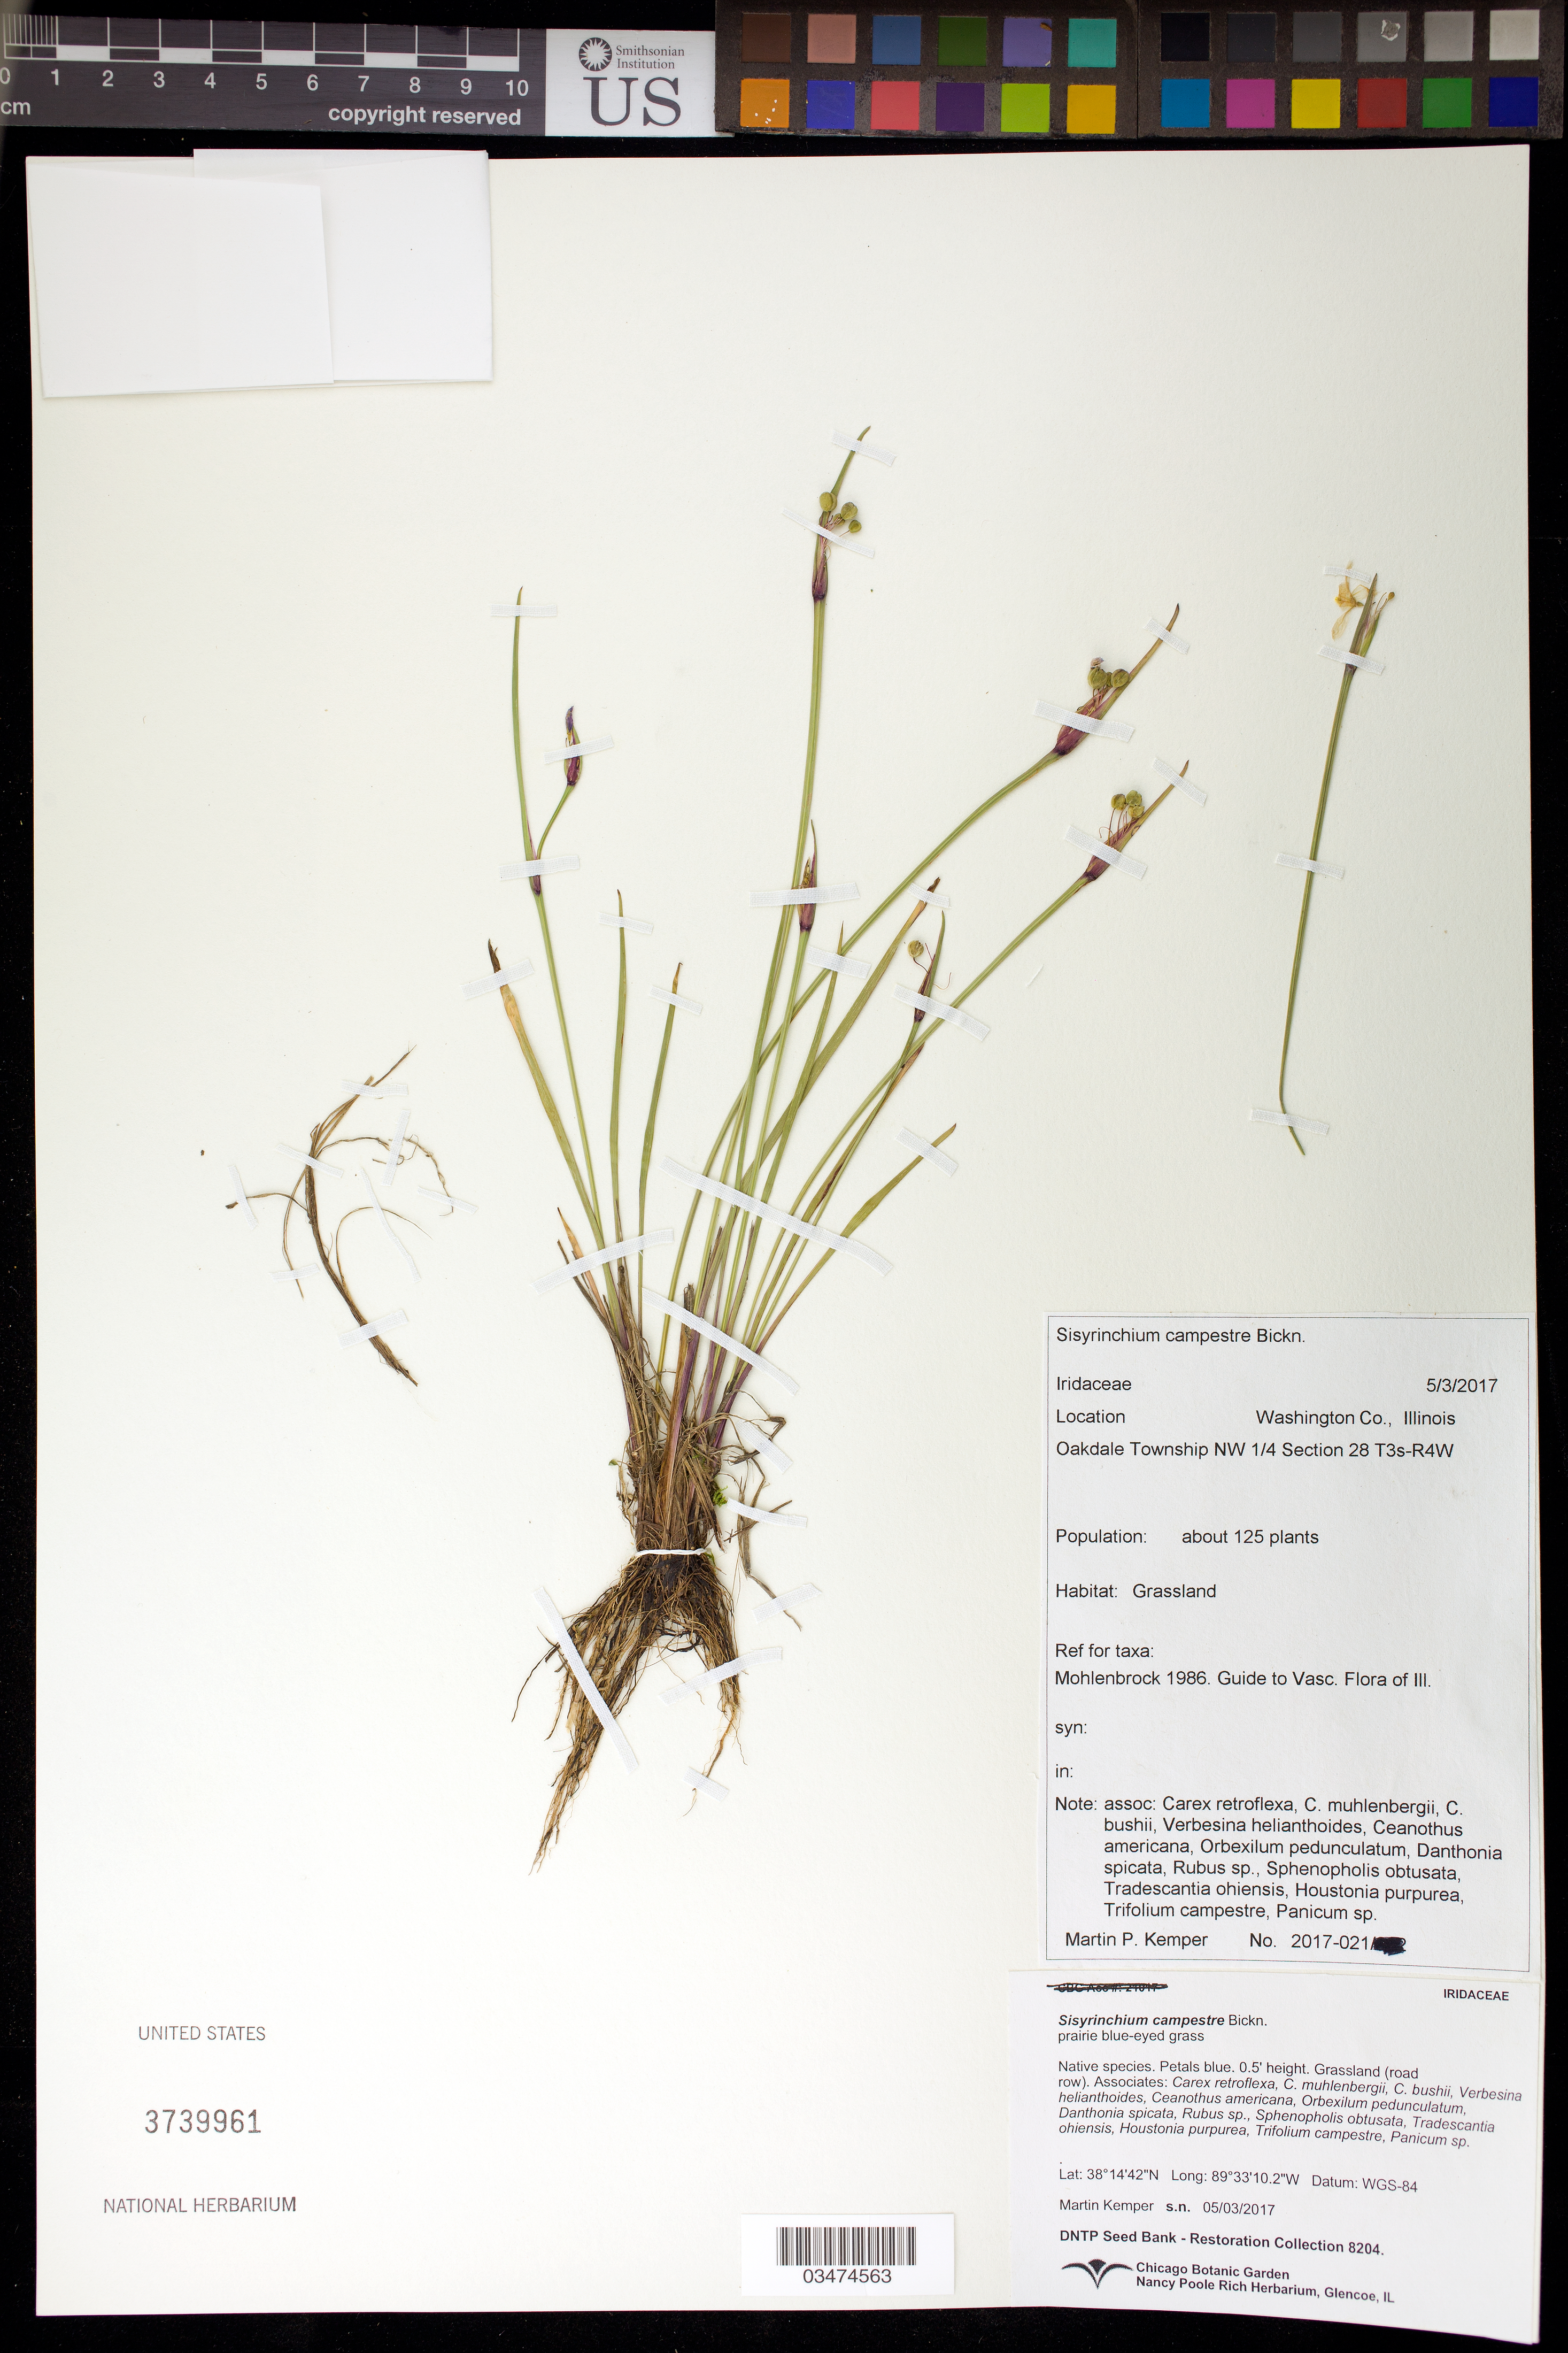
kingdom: Plantae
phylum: Tracheophyta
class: Liliopsida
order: Asparagales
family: Iridaceae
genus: Sisyrinchium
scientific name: Sisyrinchium campestre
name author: E.P. Bicknell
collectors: M. Kemper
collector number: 8204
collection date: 2017-05-03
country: United States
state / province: Illinois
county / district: Washington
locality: Oakdale Township NW 1/4 Section 28 T3s-R4W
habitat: Grassland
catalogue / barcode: US 3739961